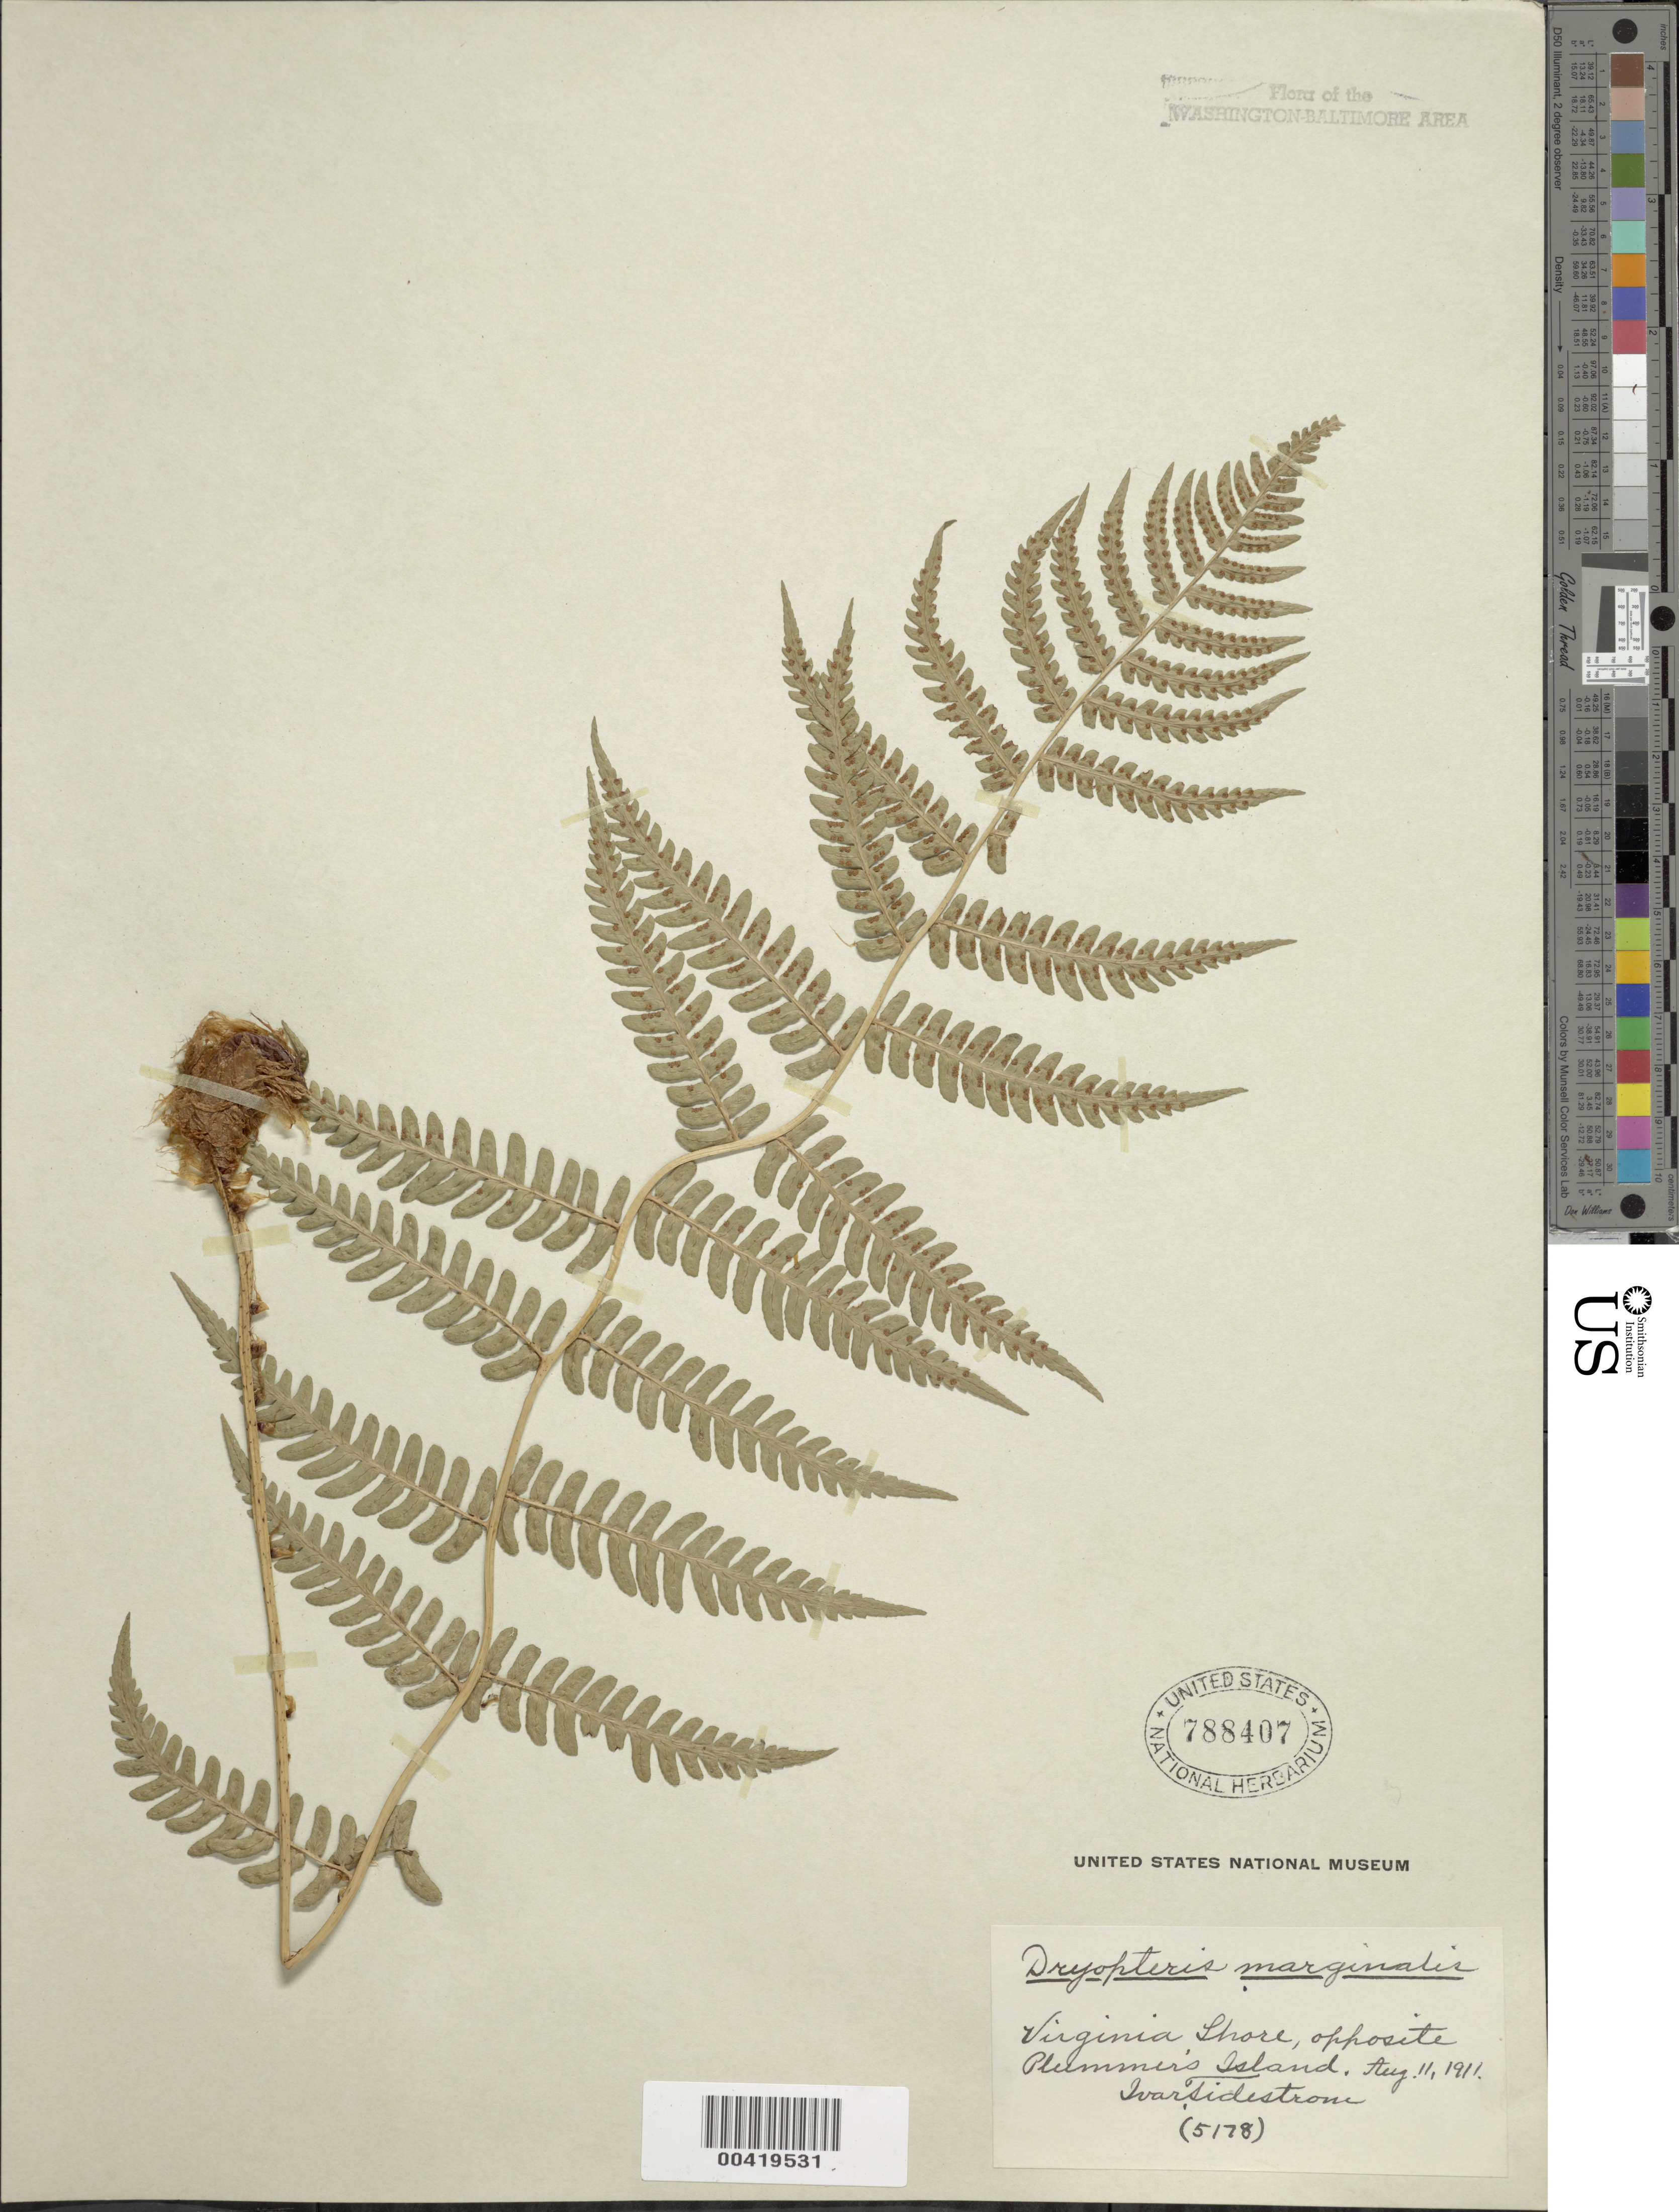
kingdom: Plantae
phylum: Tracheophyta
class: Polypodiopsida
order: Polypodiales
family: Dryopteridaceae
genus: Dryopteris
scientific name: Dryopteris marginalis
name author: (L.) A. Gray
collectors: I. F. Tidestrom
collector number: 5178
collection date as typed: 11 Aug 1911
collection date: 1911-08-11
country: United States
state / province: Virginia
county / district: Fairfax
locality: Virginia Shore opposite Plummers Island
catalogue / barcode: US 788407